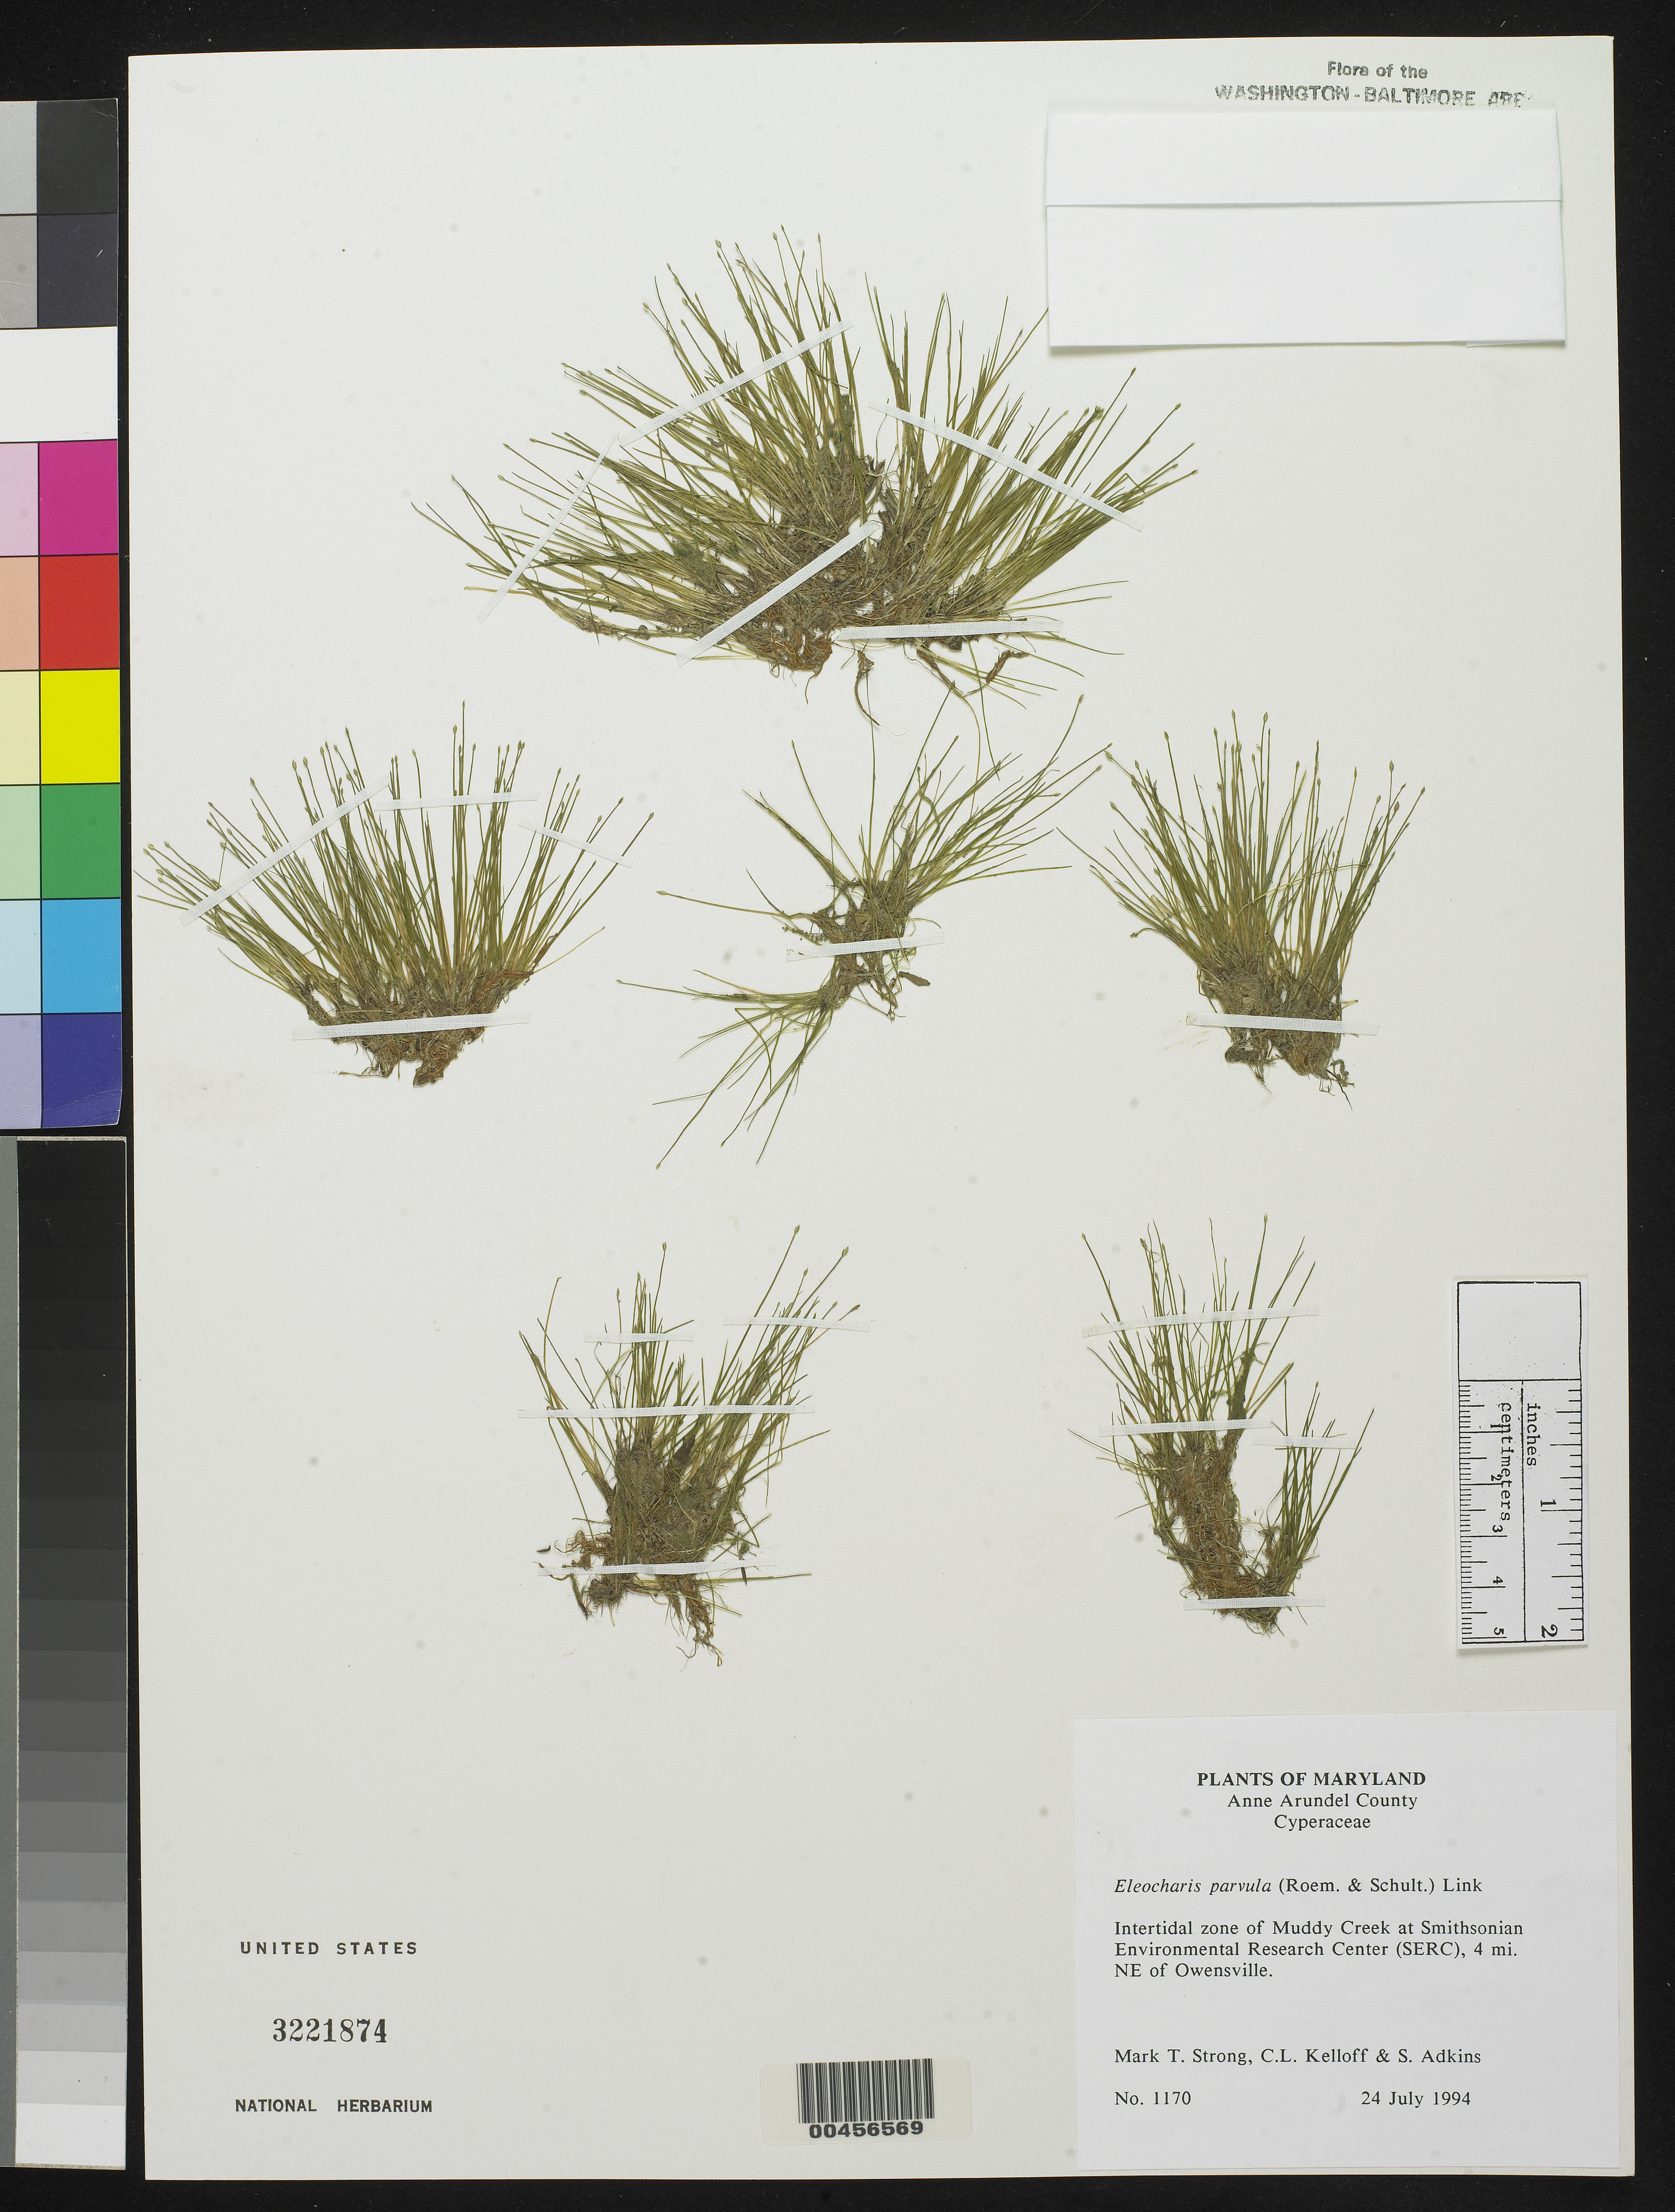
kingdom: Plantae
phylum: Tracheophyta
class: Liliopsida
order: Poales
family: Cyperaceae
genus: Eleocharis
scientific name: Eleocharis parvula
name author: (Roem. & Schult.) Link ex Williams et al.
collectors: M. T. Strong, C. L. Kelloff & S. Adkins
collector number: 1170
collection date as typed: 24 Jul 1994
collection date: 1994-07-24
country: United States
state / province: Maryland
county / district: Anne Arundel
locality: NE of Owensville, Smithsonian Environmental Research Center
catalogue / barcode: US 3221874